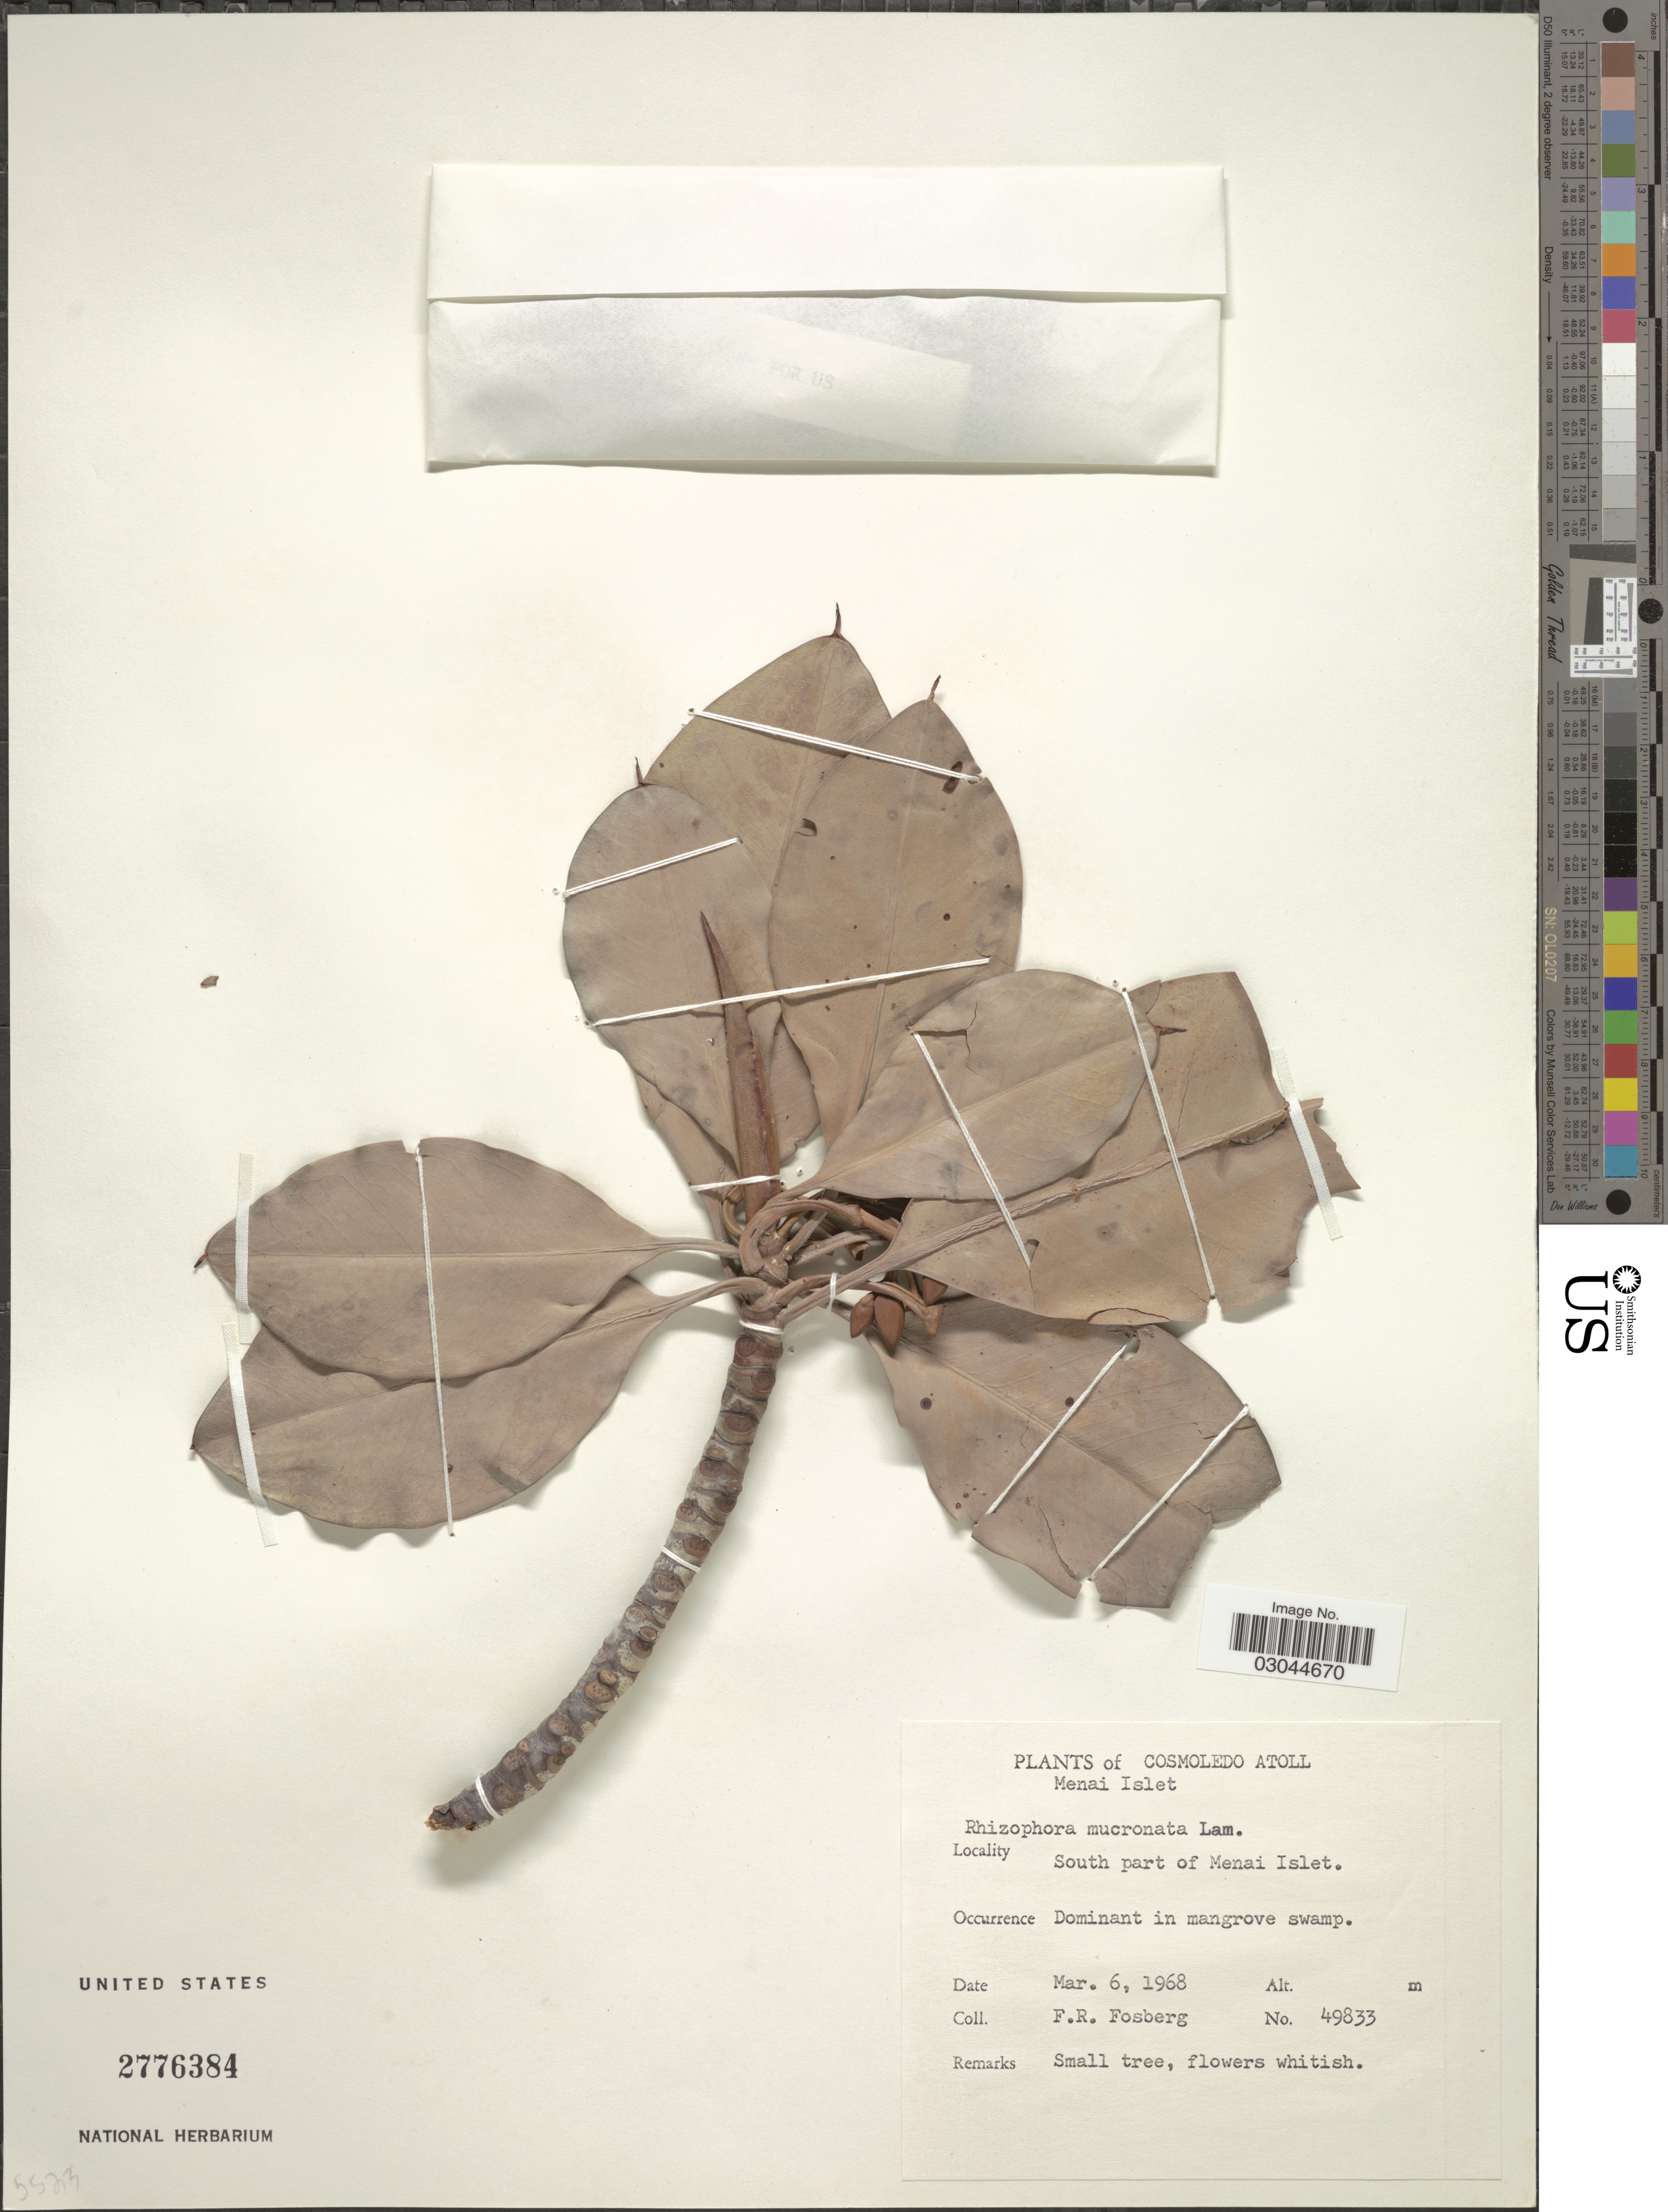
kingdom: Plantae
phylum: Tracheophyta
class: Magnoliopsida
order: Malpighiales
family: Rhizophoraceae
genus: Rhizophora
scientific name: Rhizophora mucronata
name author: Lam.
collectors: F. R. Fosberg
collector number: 49833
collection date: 1968-03-06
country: Seychelles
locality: Cosmoledo Atoll. Meani Islet. South part of Menai Islet.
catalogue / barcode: US 2776384